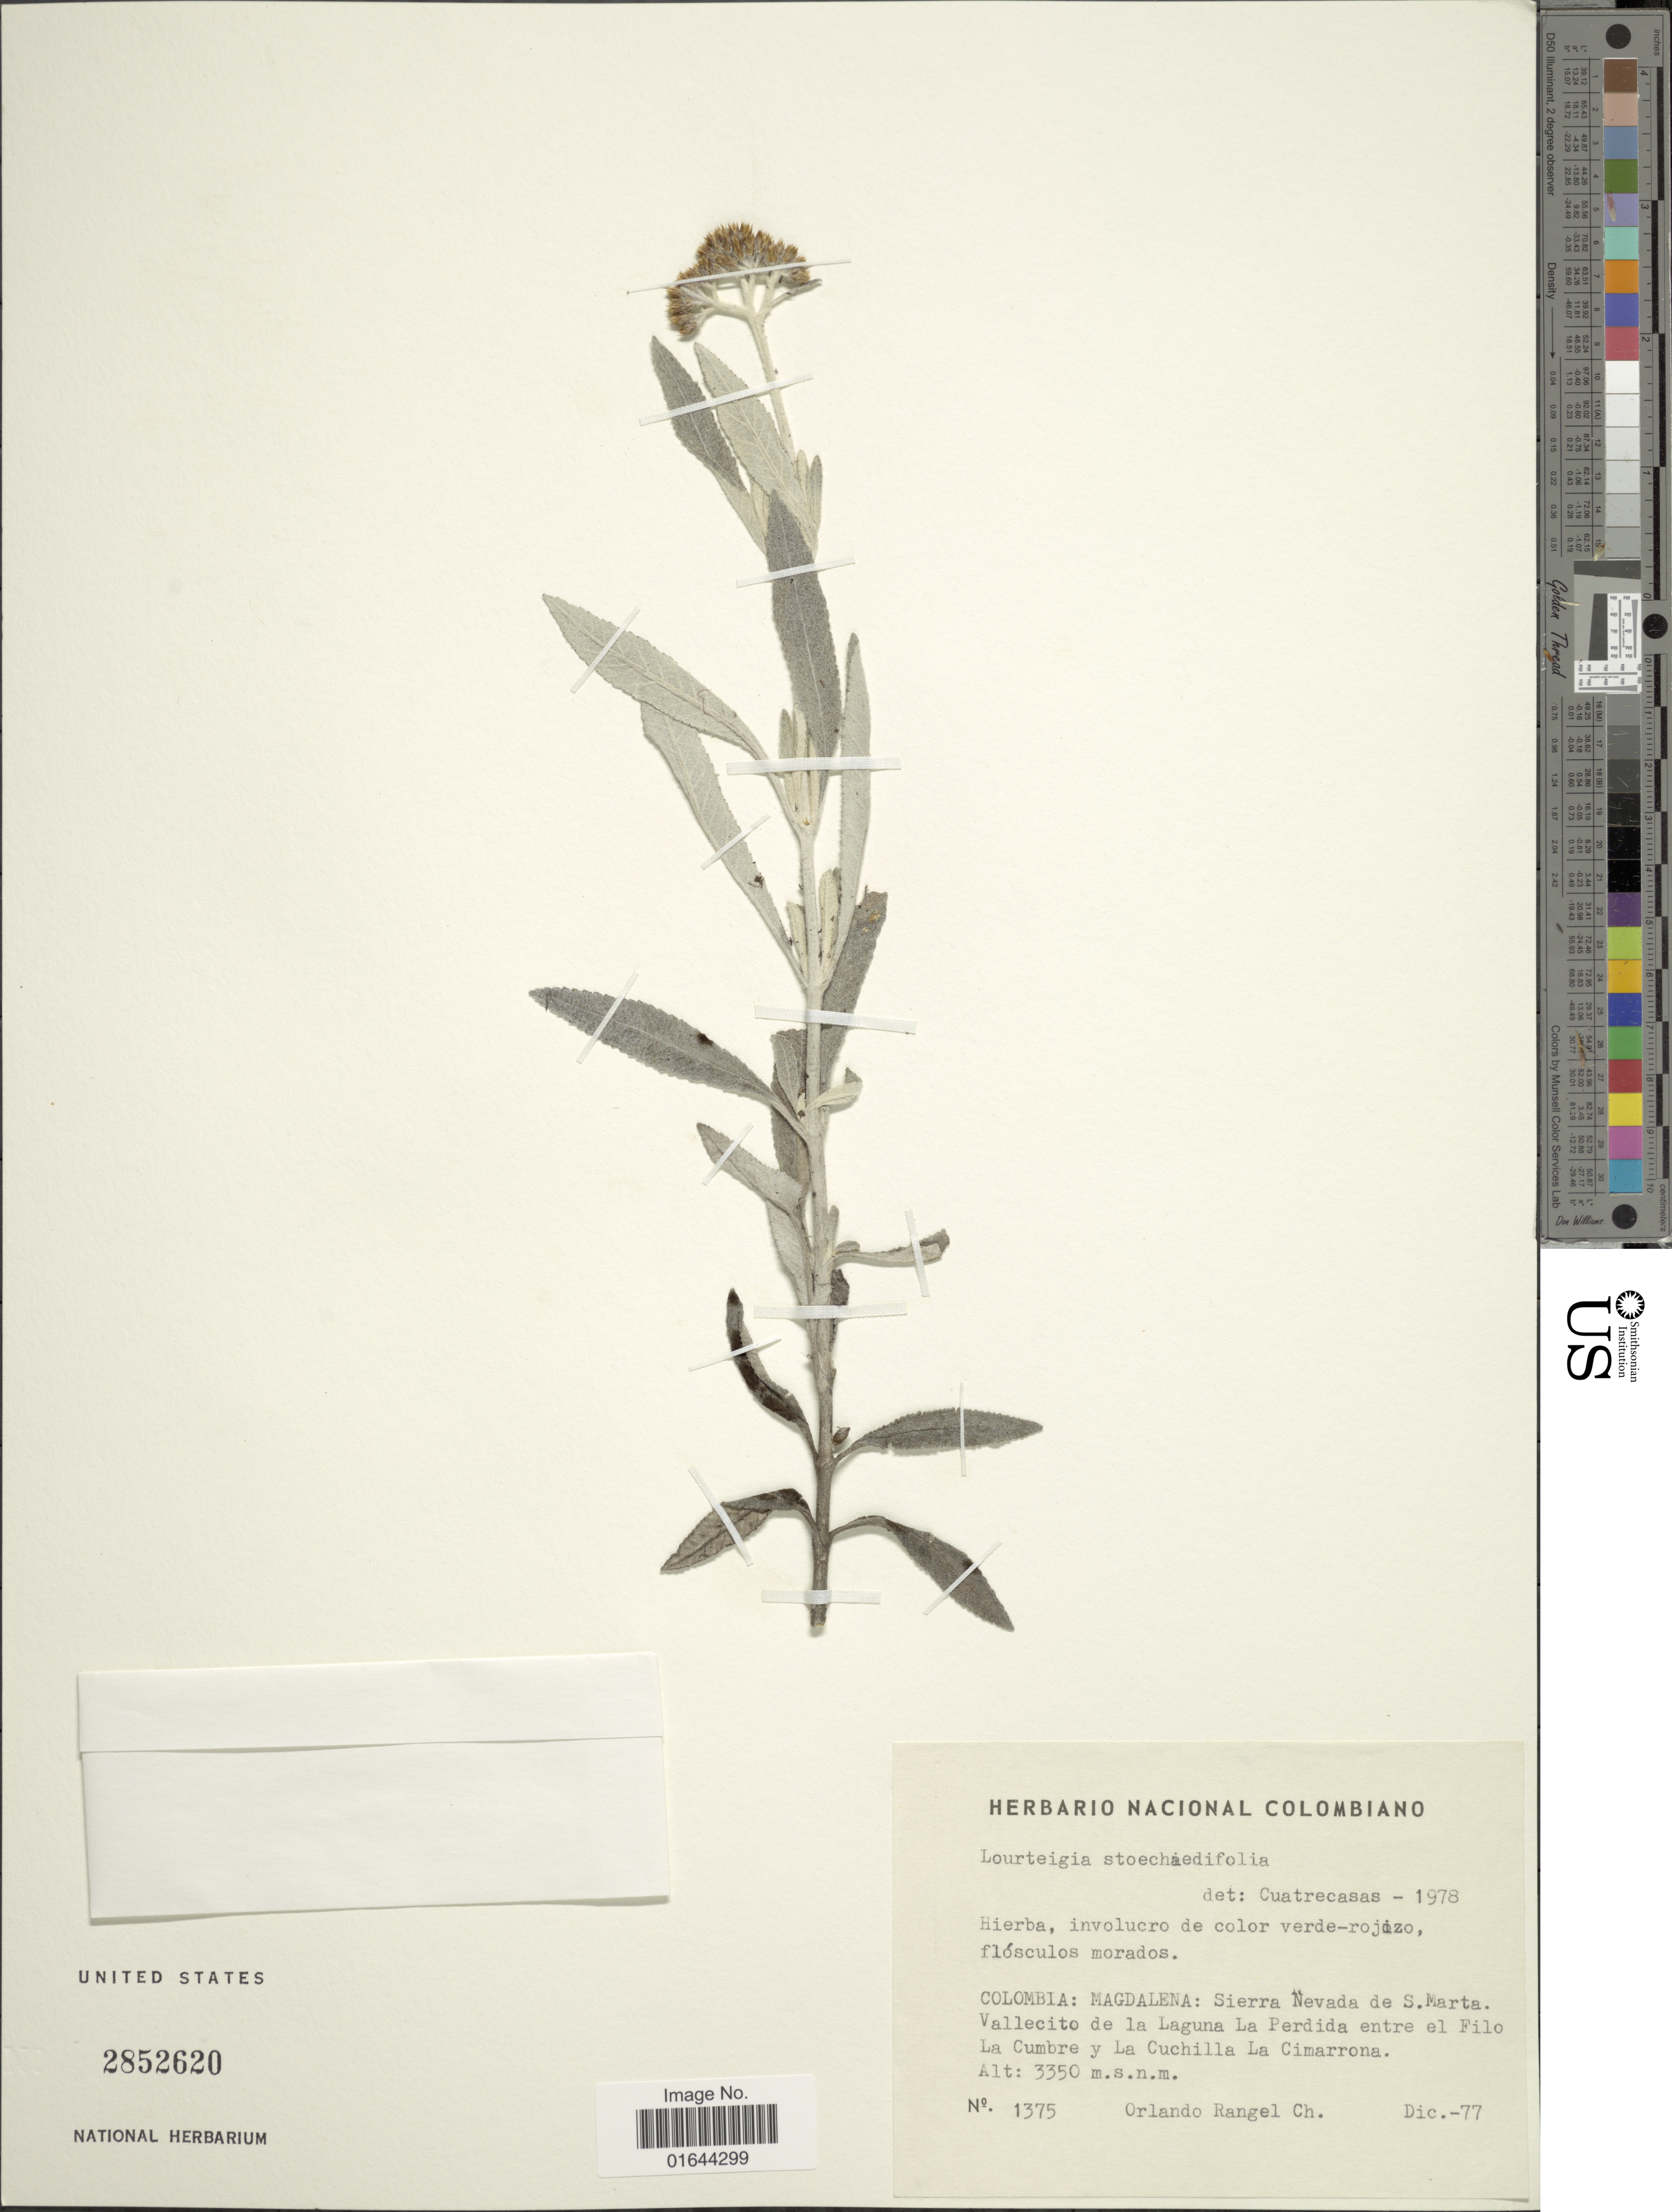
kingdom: Plantae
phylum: Tracheophyta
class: Magnoliopsida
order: Asterales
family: Asteraceae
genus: Lourteigia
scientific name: Lourteigia stoechadifolia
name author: (L. f.) R.M. King & H. Rob.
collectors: O. Rangel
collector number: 1375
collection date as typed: Transcribed d/m/y: /12/77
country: Colombia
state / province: Magdalena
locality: Magdalena: Sierra Nevada de S. Marta. Vallecito de Laguna La Perdida entre el Fil La Cumbre y La Cuchilla La Cimarrona,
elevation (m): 3350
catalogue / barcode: US 2852620